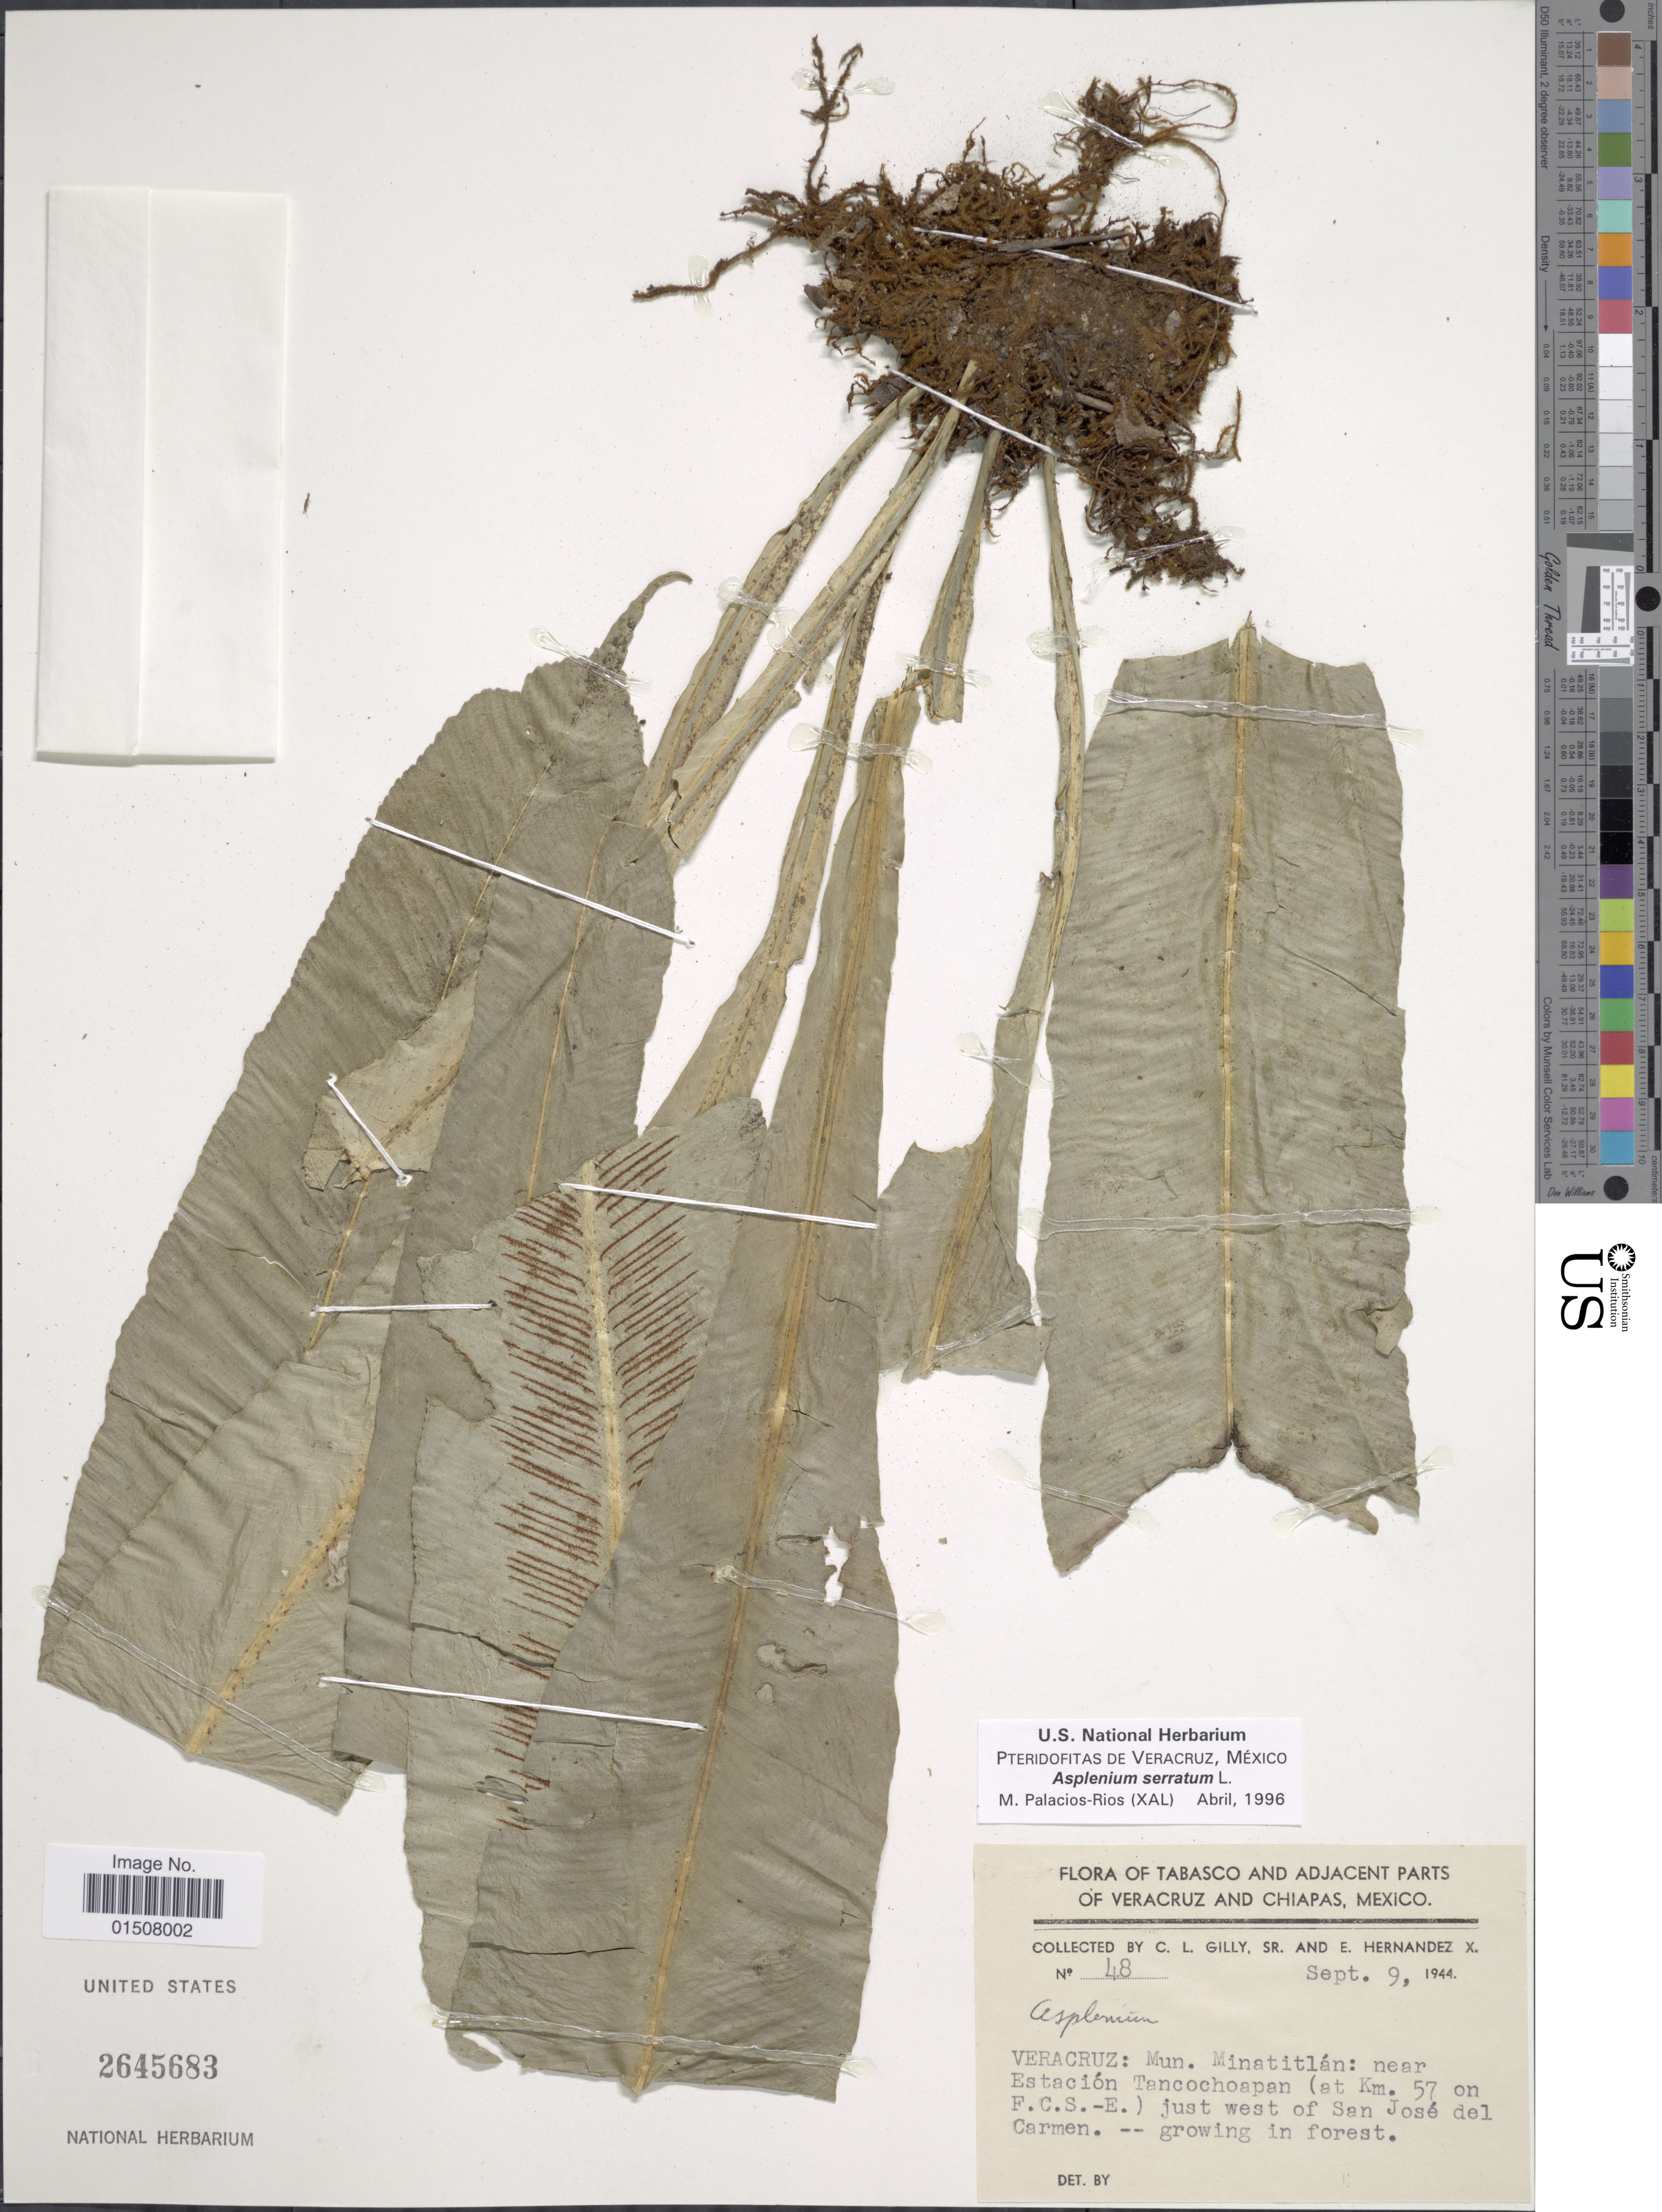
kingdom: Plantae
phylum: Tracheophyta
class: Polypodiopsida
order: Polypodiales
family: Aspleniaceae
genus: Asplenium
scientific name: Asplenium serratum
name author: L.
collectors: C. Gilly & E. Hernandez X.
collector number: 48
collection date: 1944-09-09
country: Mexico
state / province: Veracruz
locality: Mun. Minatitlan: near Estacion Tancochoapan (at Km. 57 on F.C.S.-E.) just west of San Jose del Carmen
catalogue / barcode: US 2645683